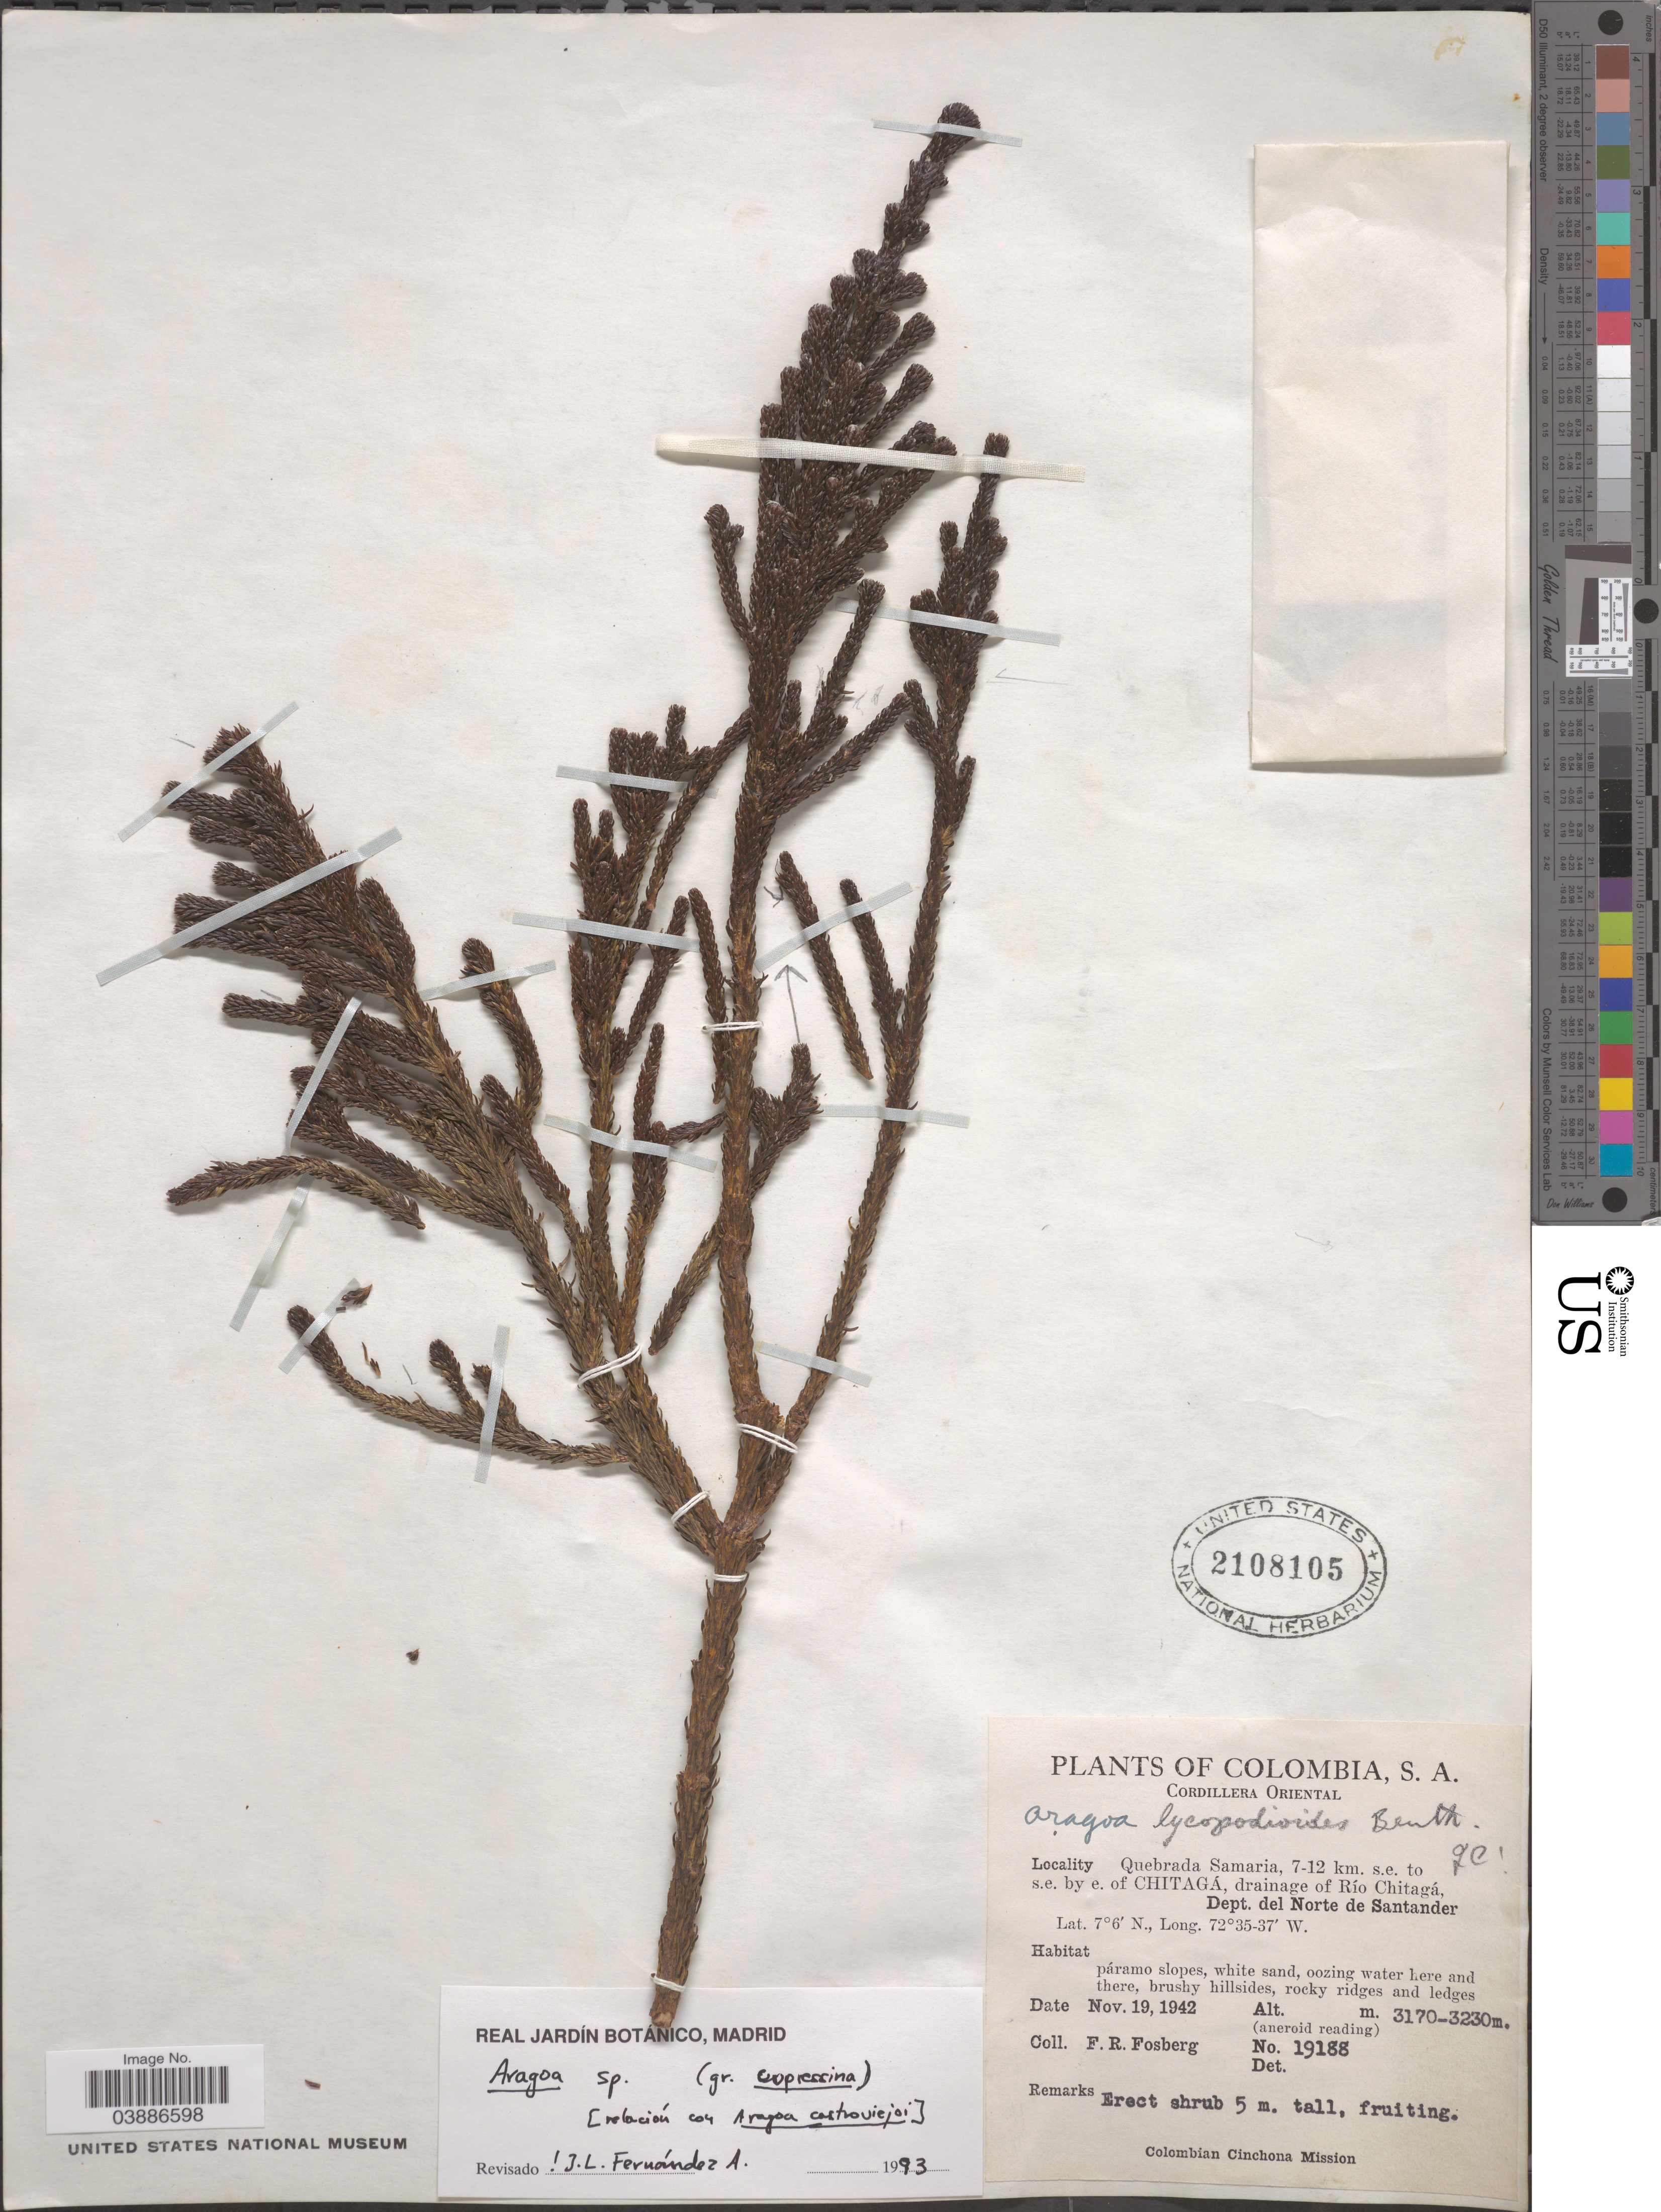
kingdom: Plantae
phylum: Tracheophyta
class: Magnoliopsida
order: Lamiales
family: Plantaginaceae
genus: Aragoa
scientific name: Aragoa sp.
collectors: F. R. Fosberg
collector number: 19188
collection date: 1942-11-19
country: Colombia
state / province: Norte de Santander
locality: Cordillera Oriental. Quebrada Samaria, 7-12 km. s.e. to s.e. by e. of Chitagá, drainage of Río Chitagá, Dept. del Norte de Santander.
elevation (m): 3170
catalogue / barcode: US 2108105